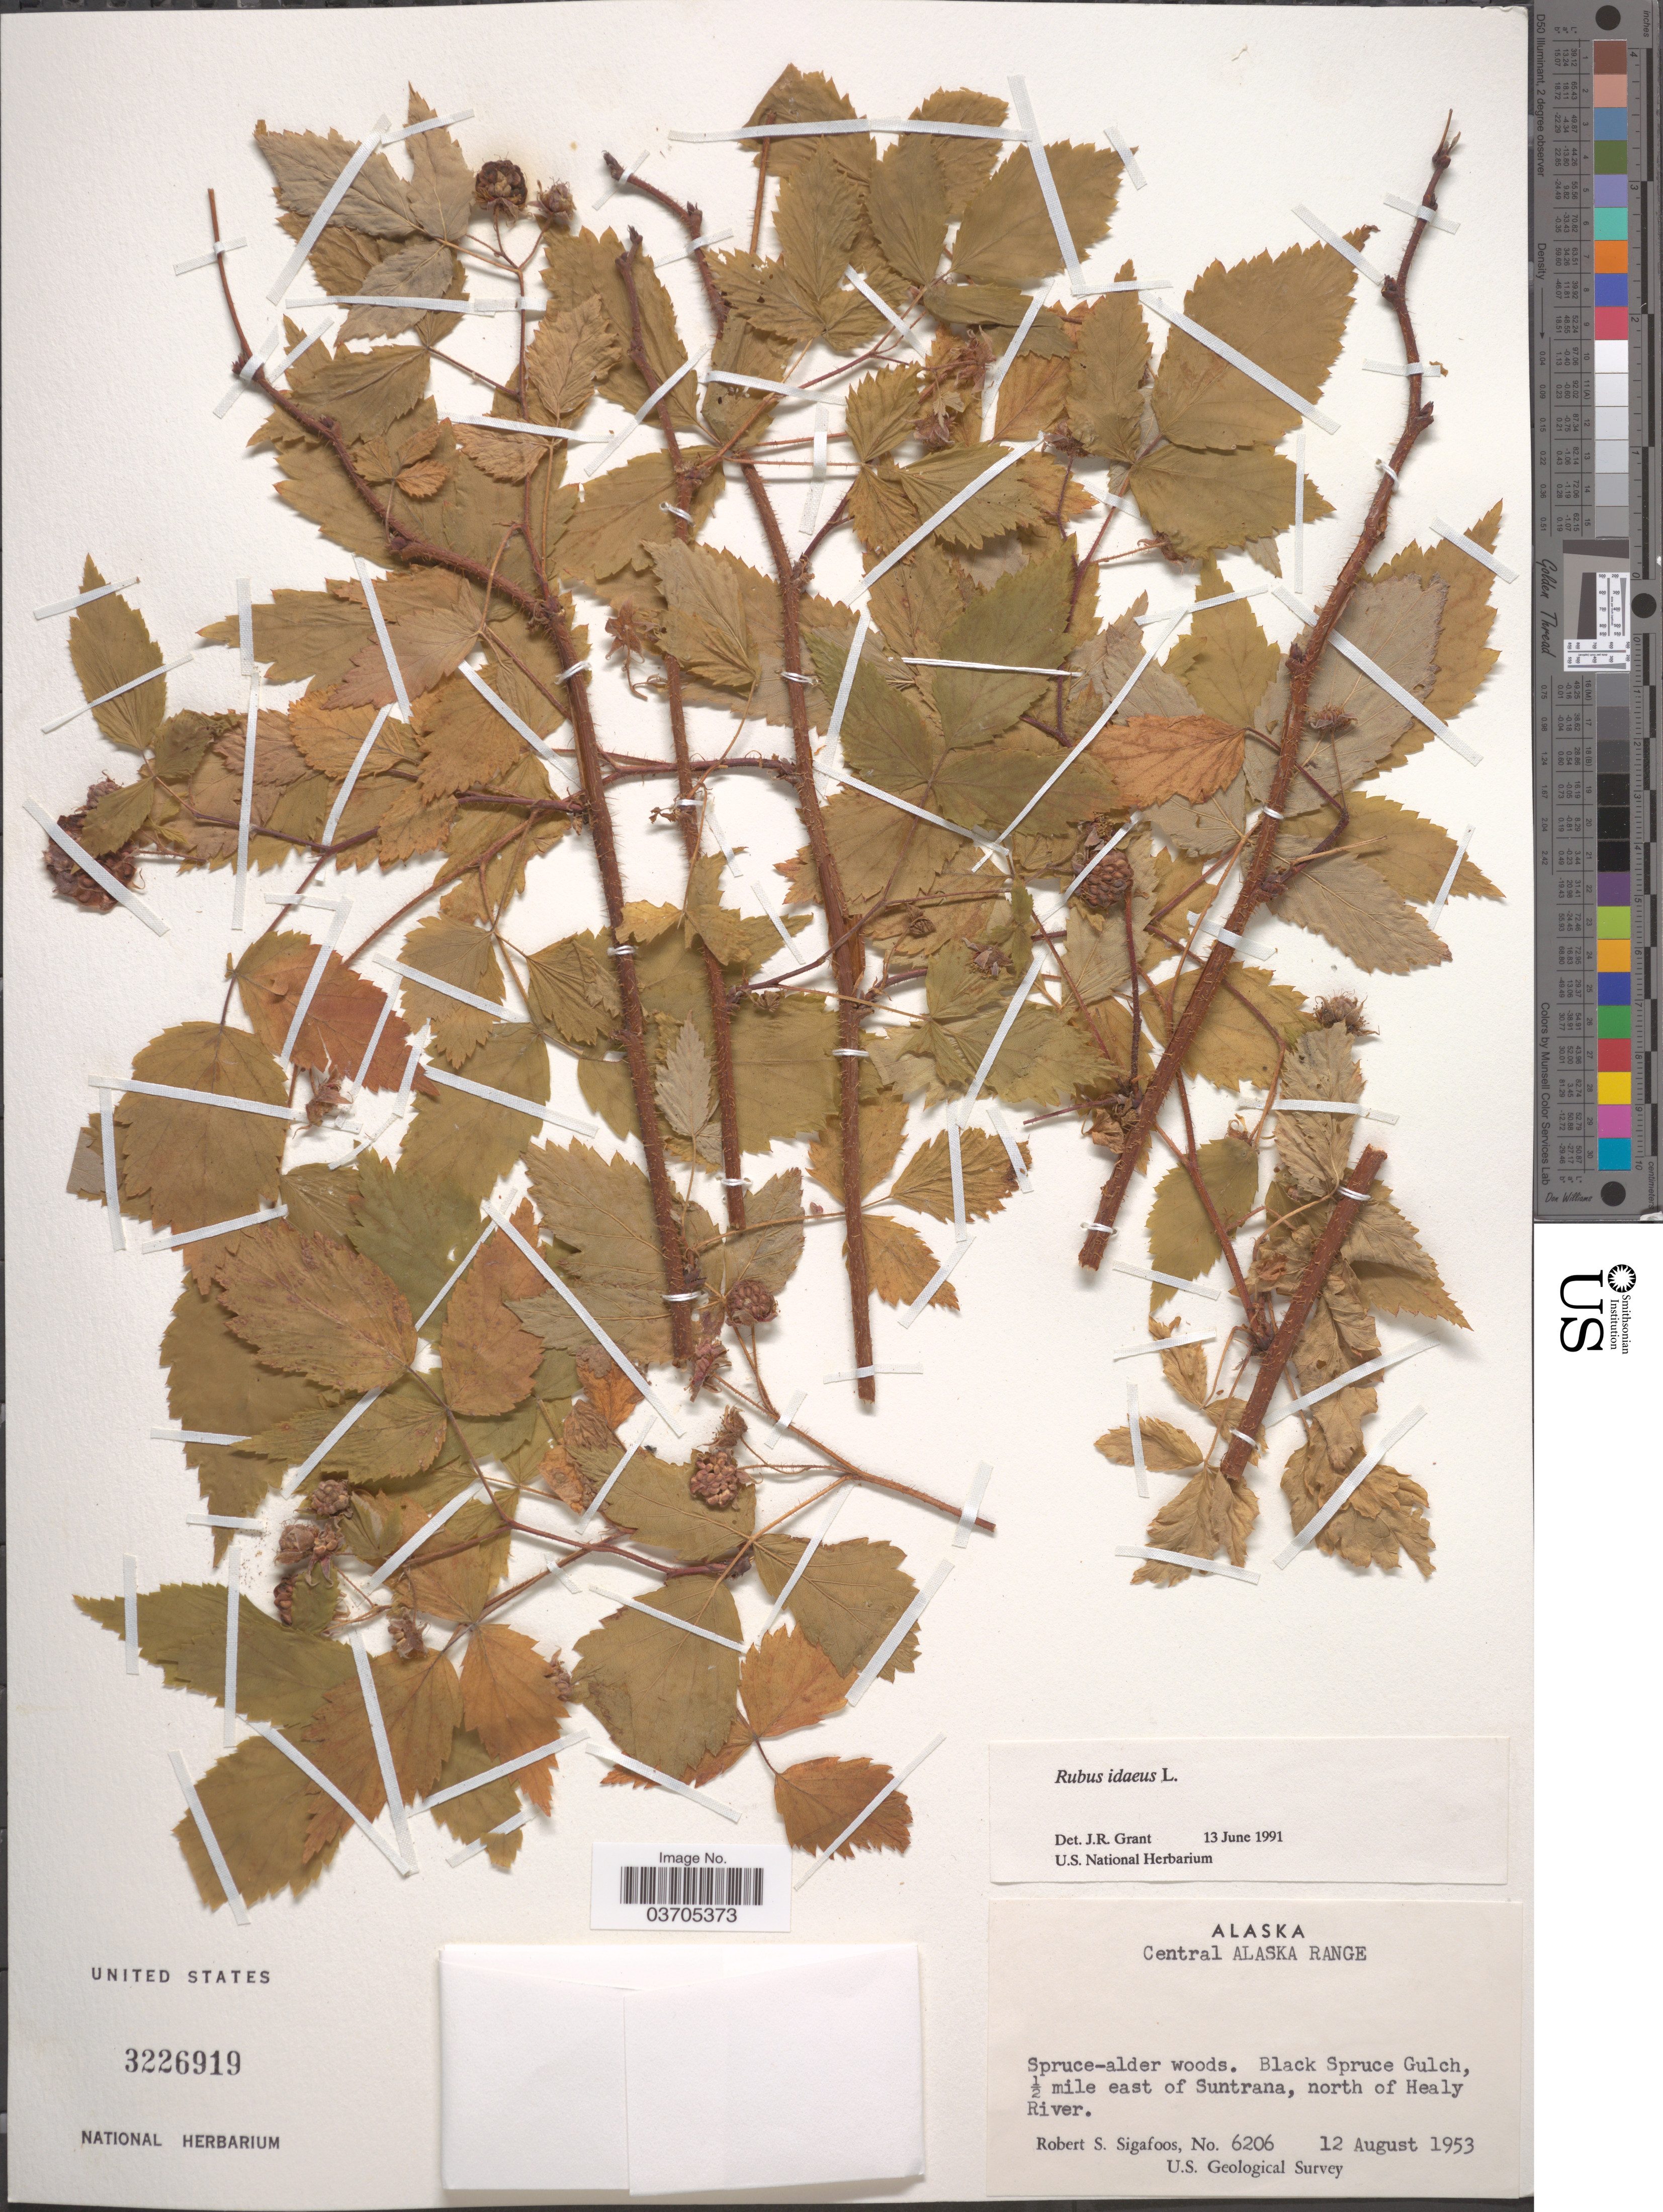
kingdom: Plantae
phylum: Tracheophyta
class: Magnoliopsida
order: Rosales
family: Rosaceae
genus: Rubus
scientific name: Rubus idaeus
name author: L.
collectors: R. Sigafoos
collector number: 6206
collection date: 1953-08-12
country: United States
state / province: Alaska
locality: Central Alaska Range. Black Spruce Gulch, ½ mile east of Suntrana, north of Healy River.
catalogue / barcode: US 3226919